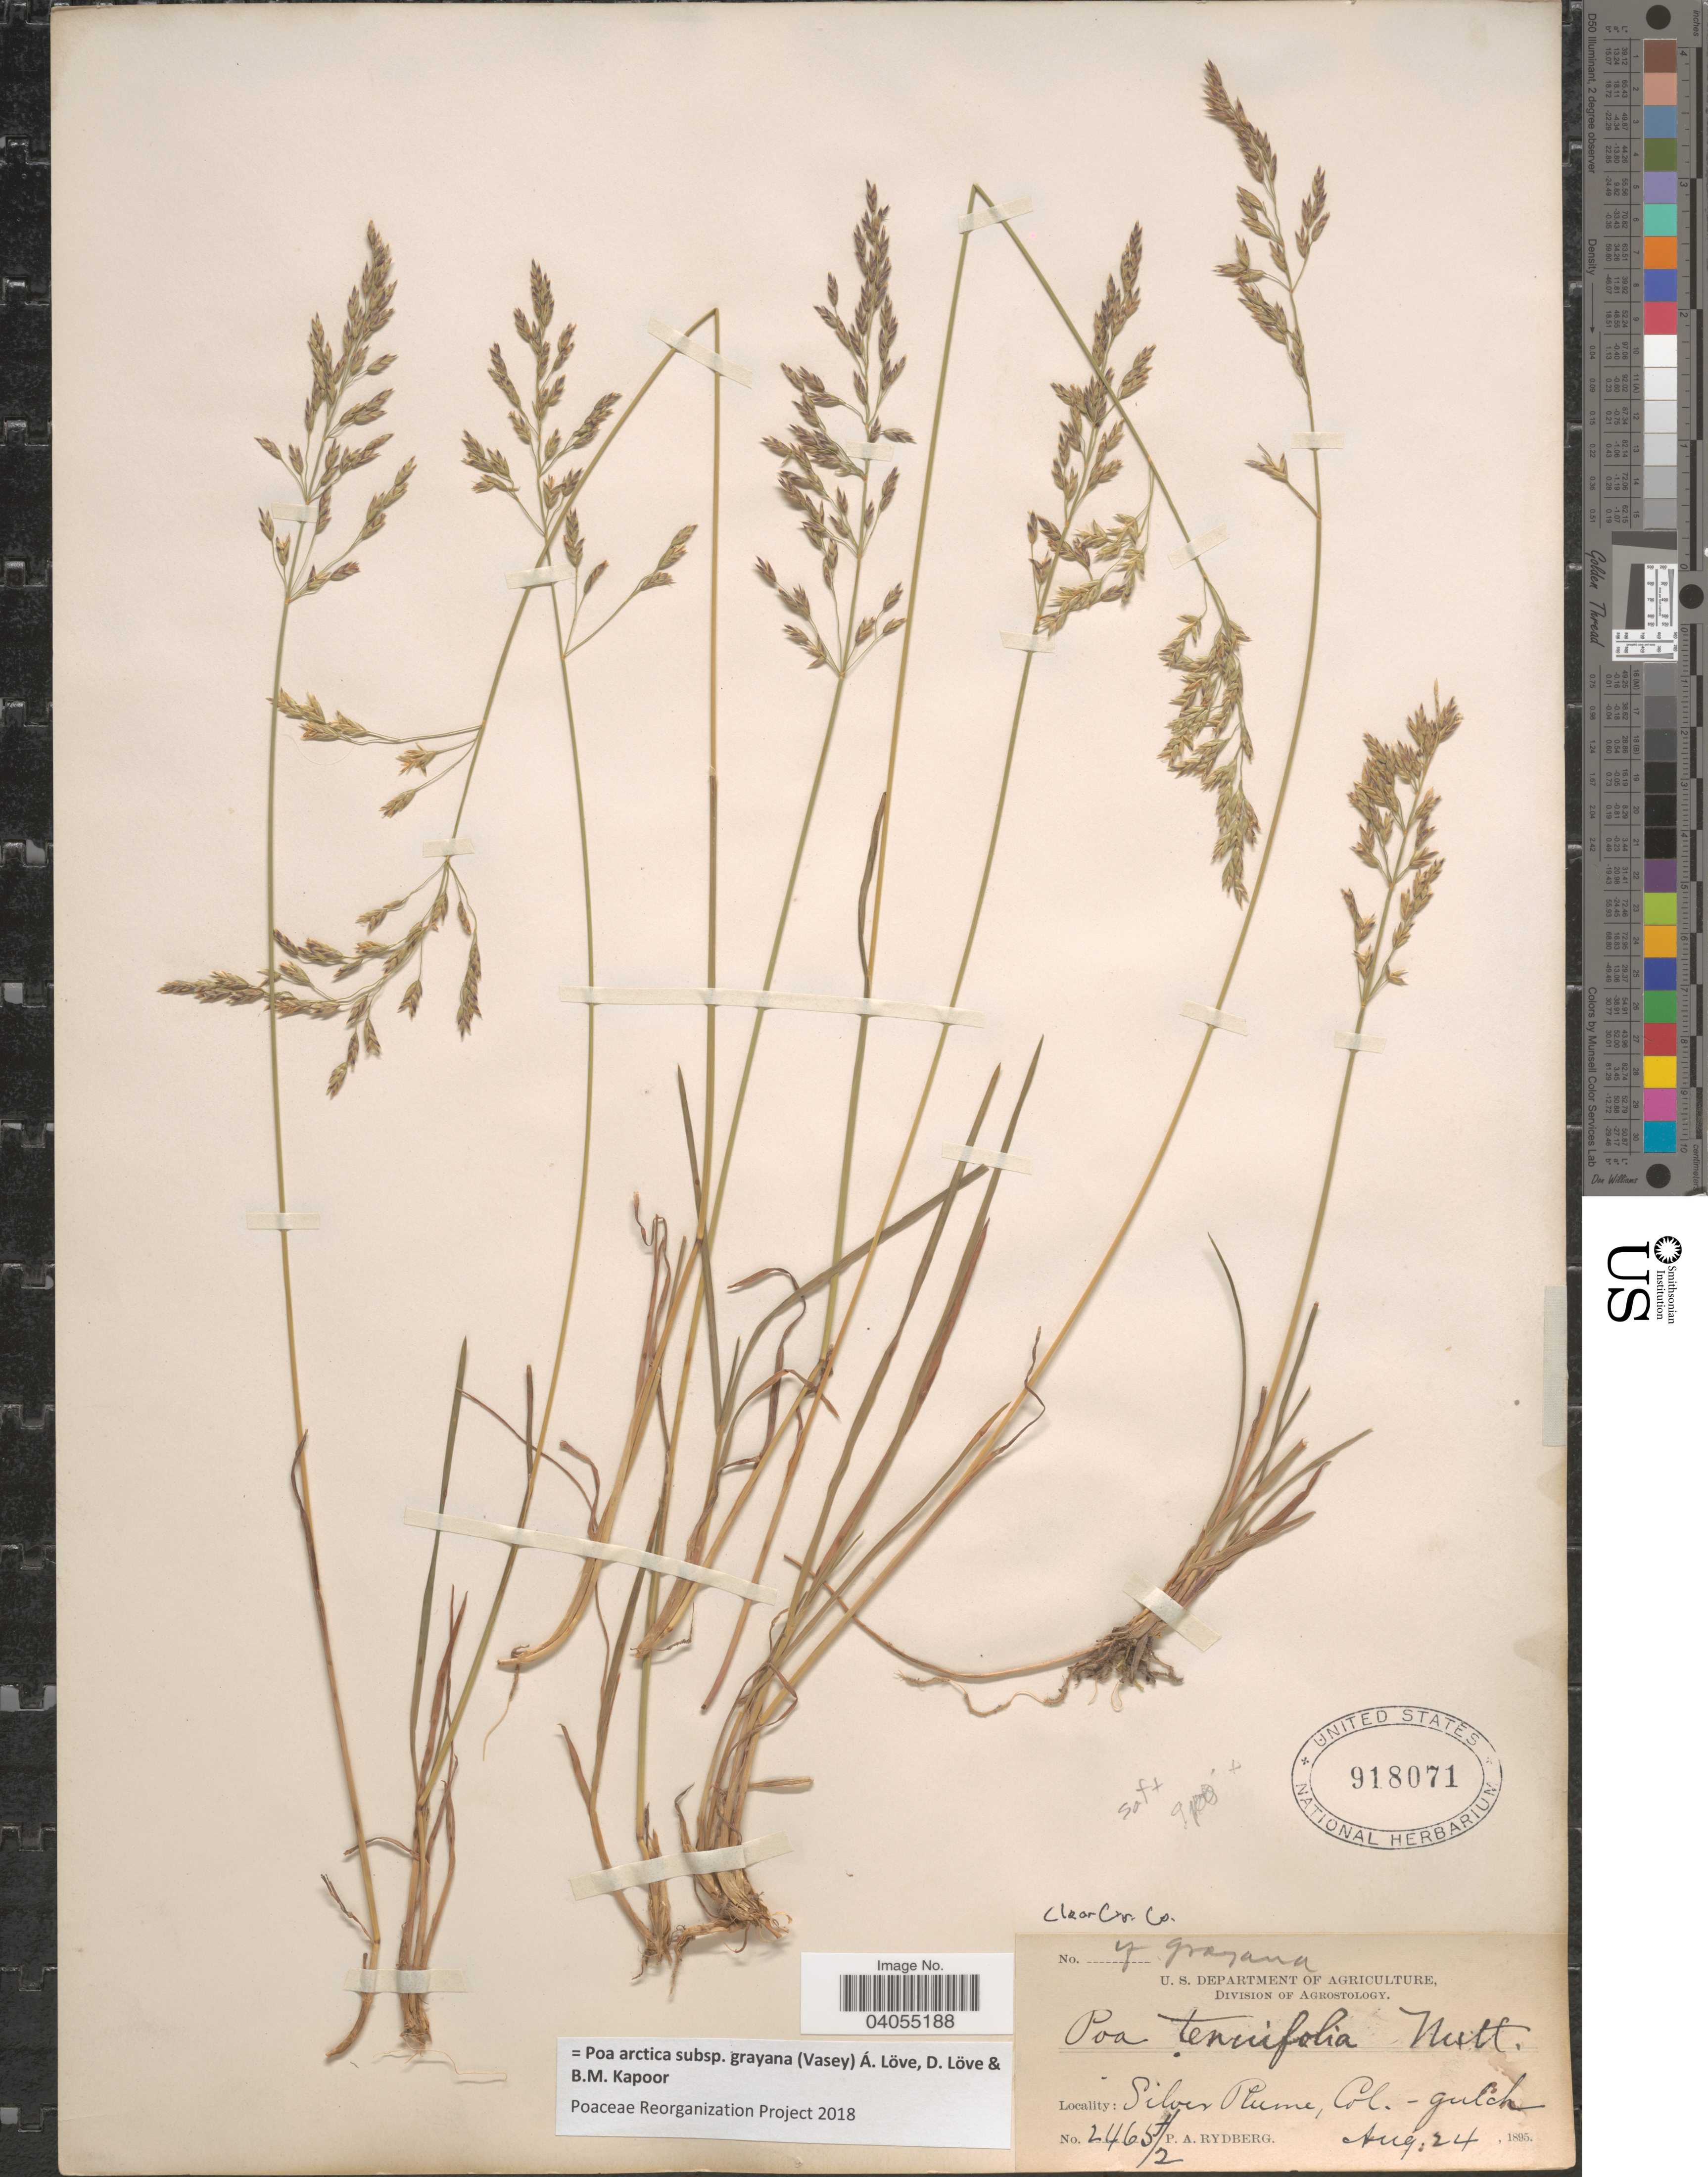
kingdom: Plantae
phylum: Tracheophyta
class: Liliopsida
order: Poales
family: Poaceae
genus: Poa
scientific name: Poa arctica subsp. grayana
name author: (Vasey) Á. Löve et al.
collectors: P. A. Rydberg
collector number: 2465½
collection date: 1895-08-24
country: United States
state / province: Colorado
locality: Silver Plume.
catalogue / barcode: US 918071